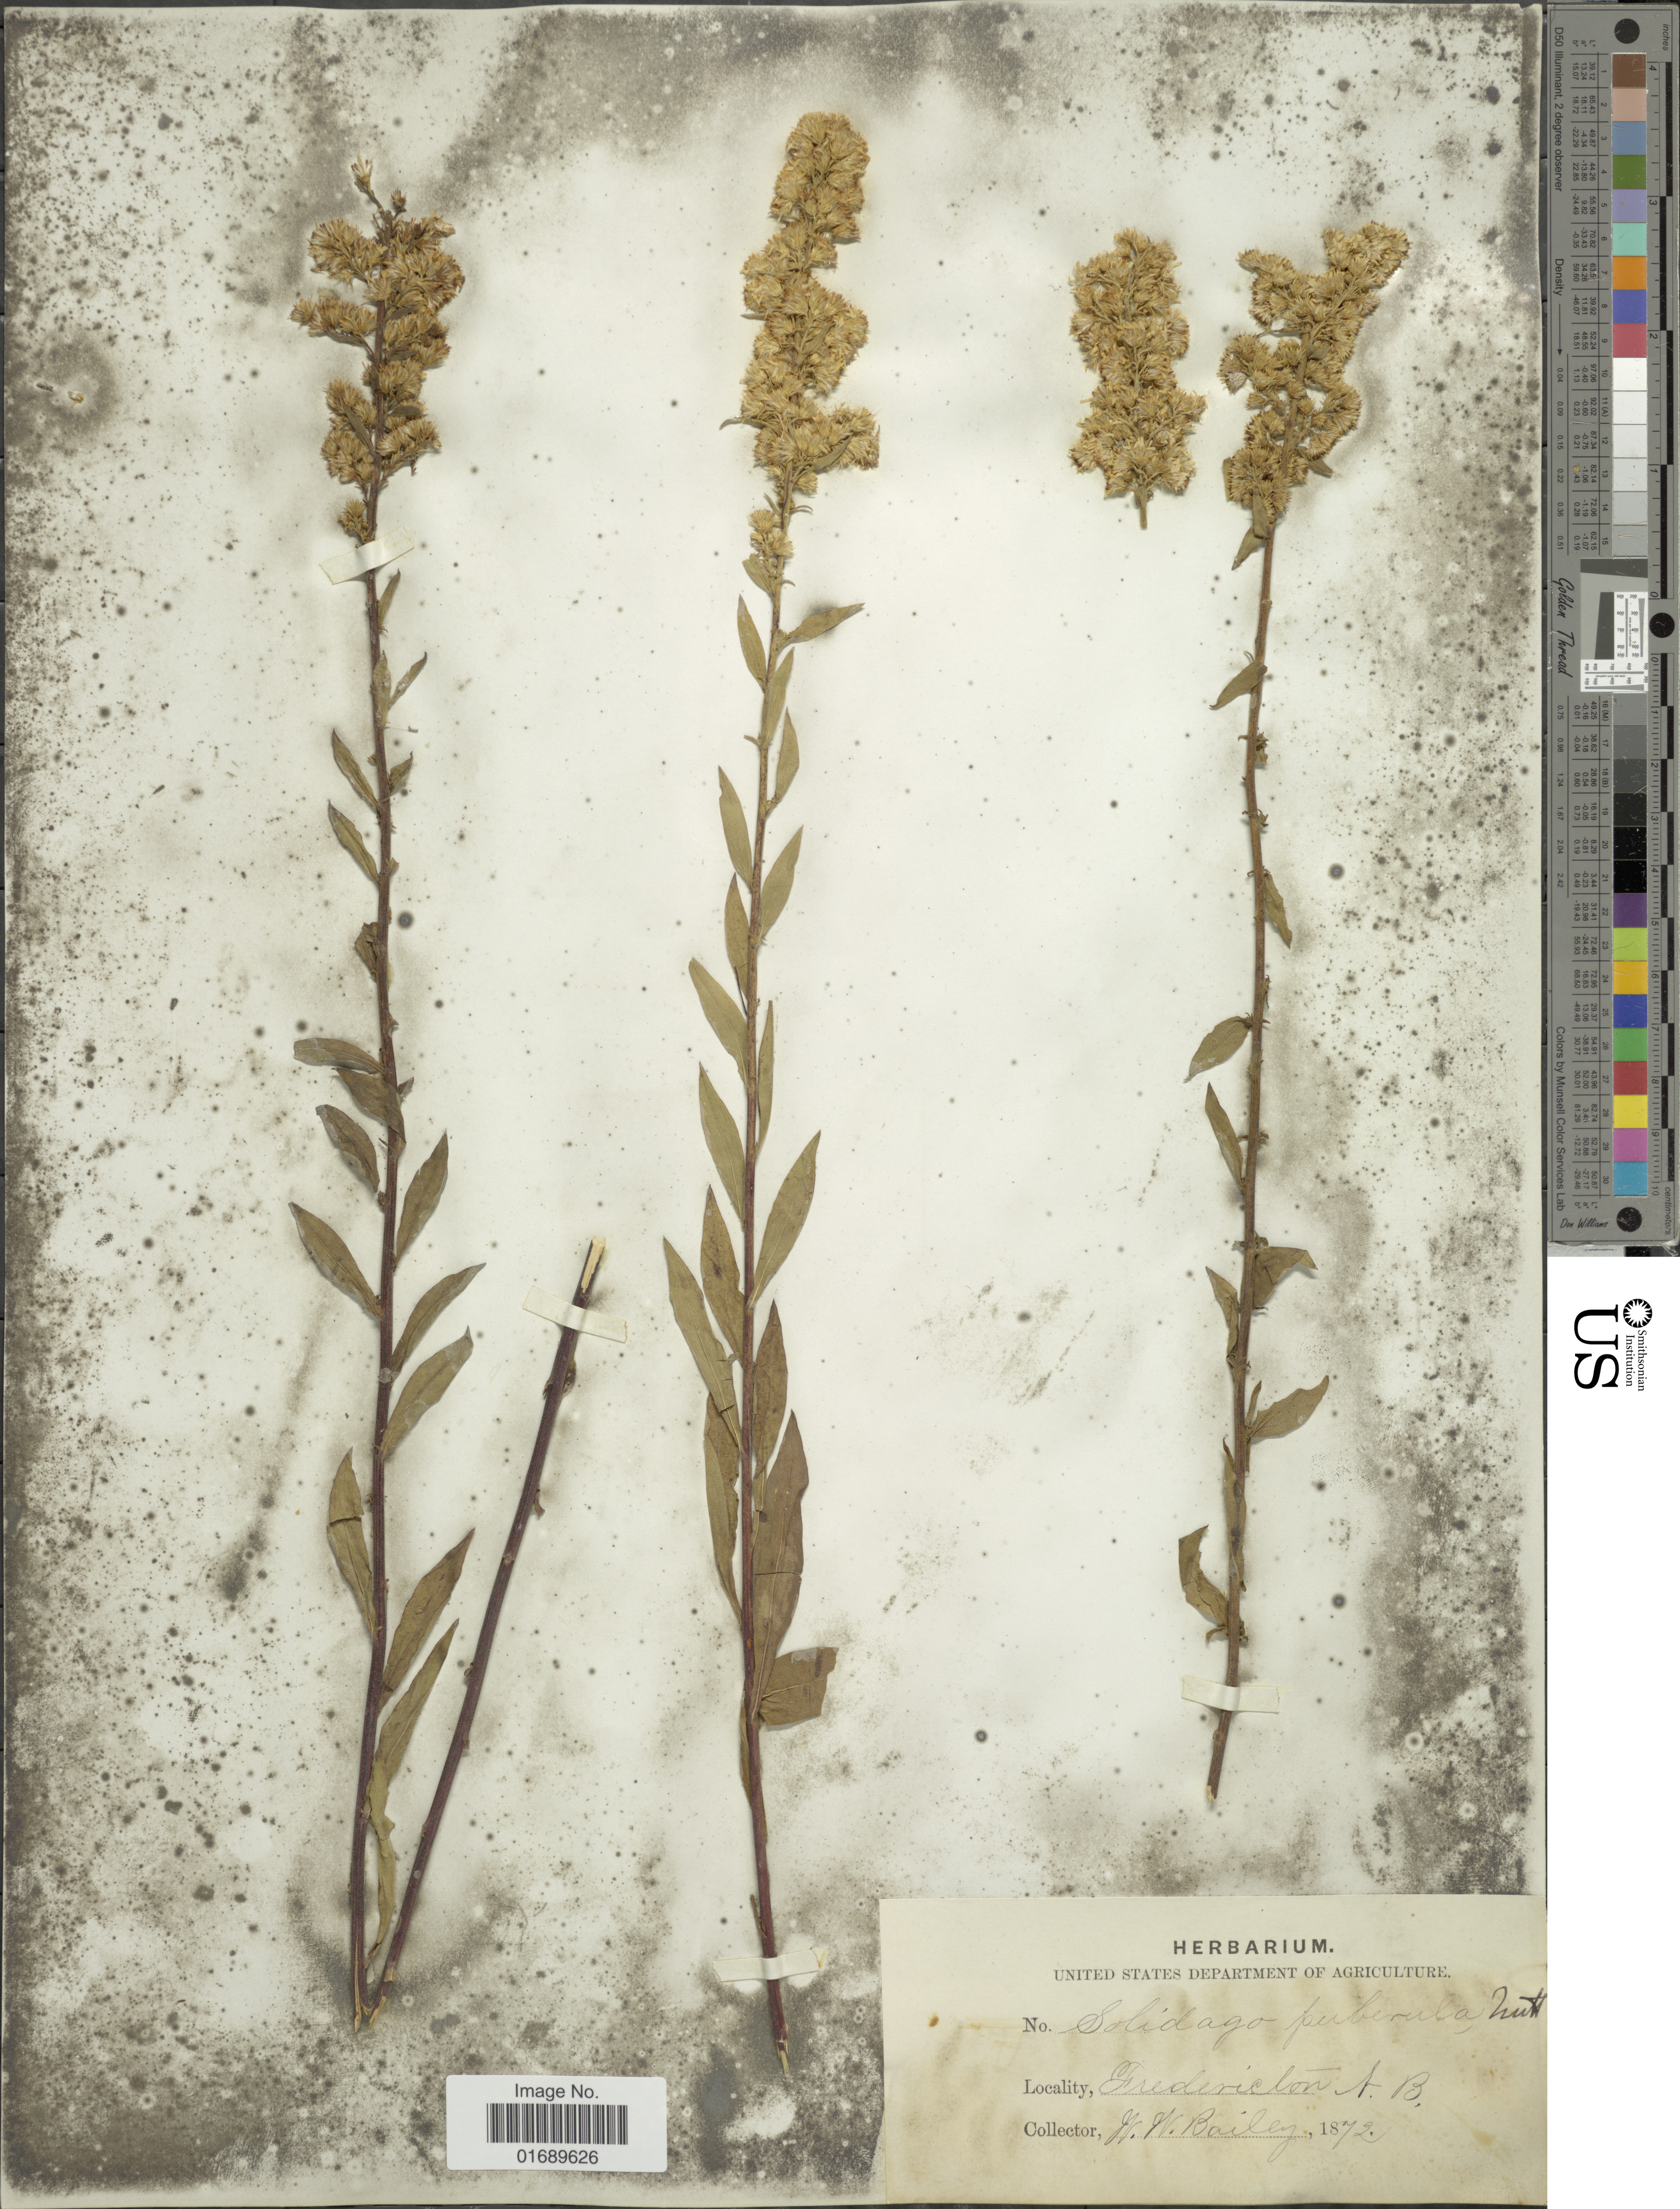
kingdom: Plantae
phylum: Tracheophyta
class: Magnoliopsida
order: Asterales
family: Asteraceae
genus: Solidago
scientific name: Solidago puberula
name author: Nutt.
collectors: W. W. Bailey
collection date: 1872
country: Canada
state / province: New Brunswick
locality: Fredericton